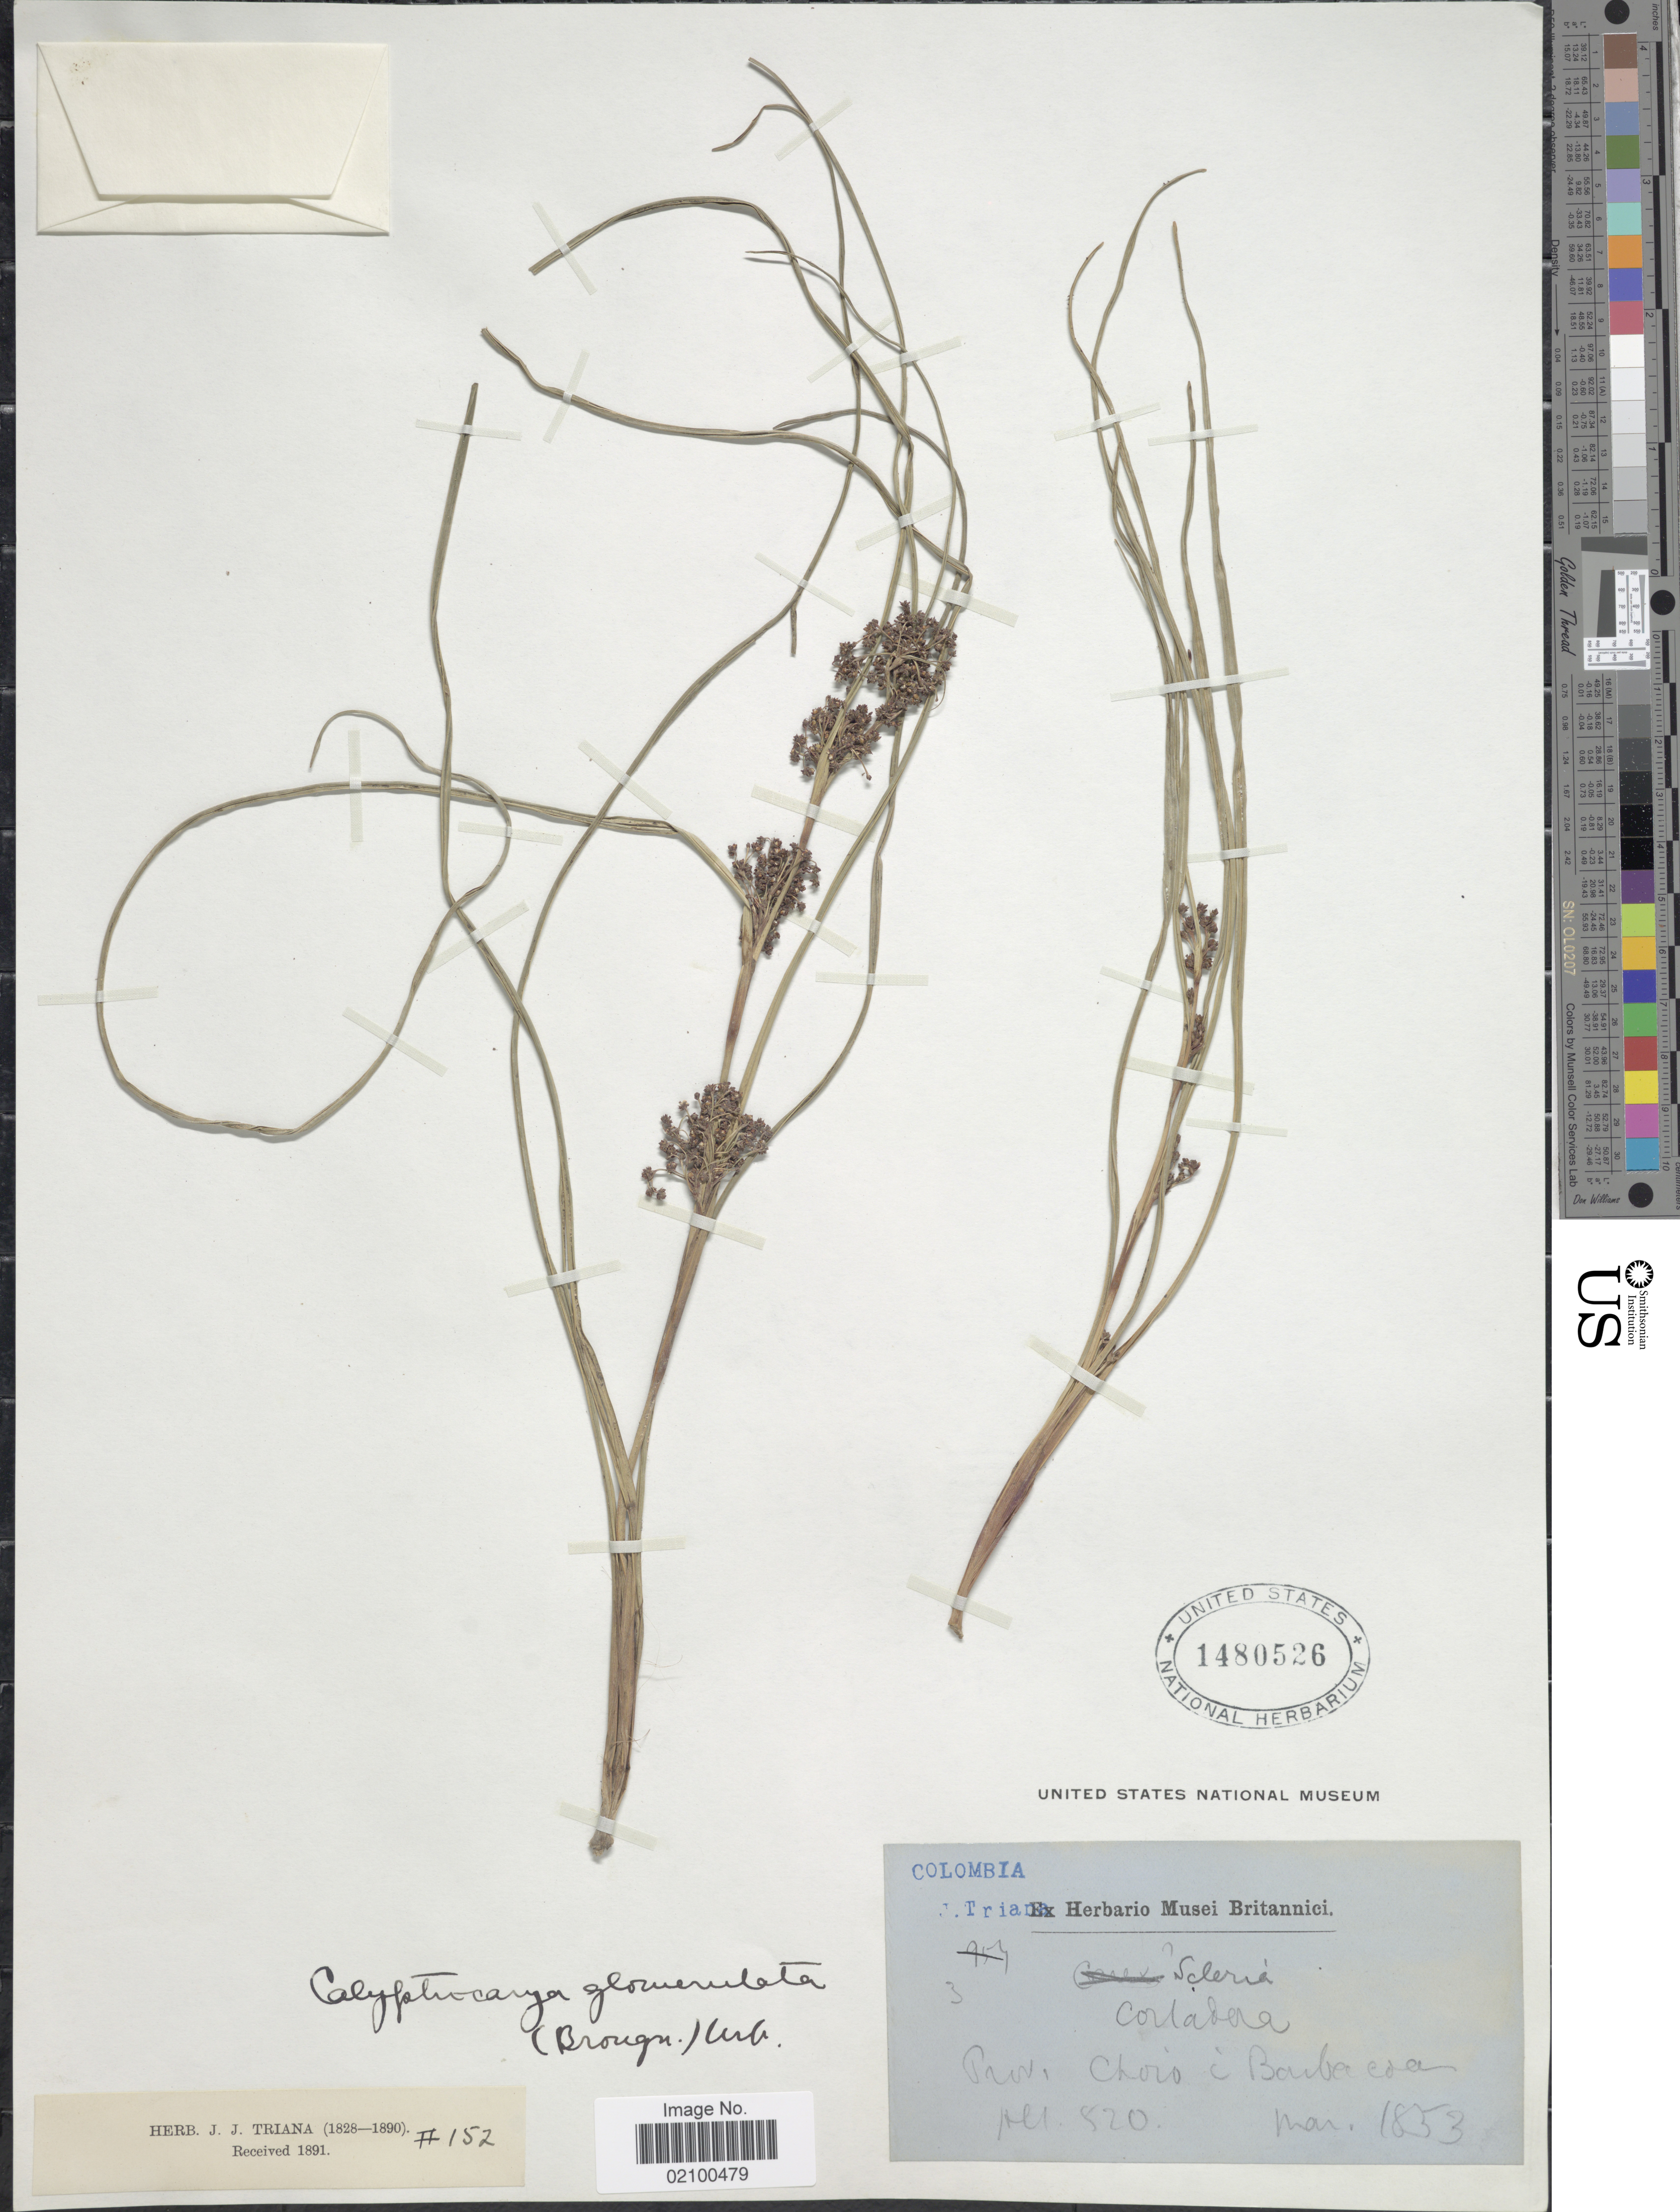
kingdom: Plantae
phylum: Tracheophyta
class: Liliopsida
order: Poales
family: Cyperaceae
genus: Calyptrocarya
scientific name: Calyptrocarya glomerulata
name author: (Brongn.) Urb.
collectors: Triana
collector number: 520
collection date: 1853-03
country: Colombia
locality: Prov. Choio i Barbacoa.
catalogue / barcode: US 1480526